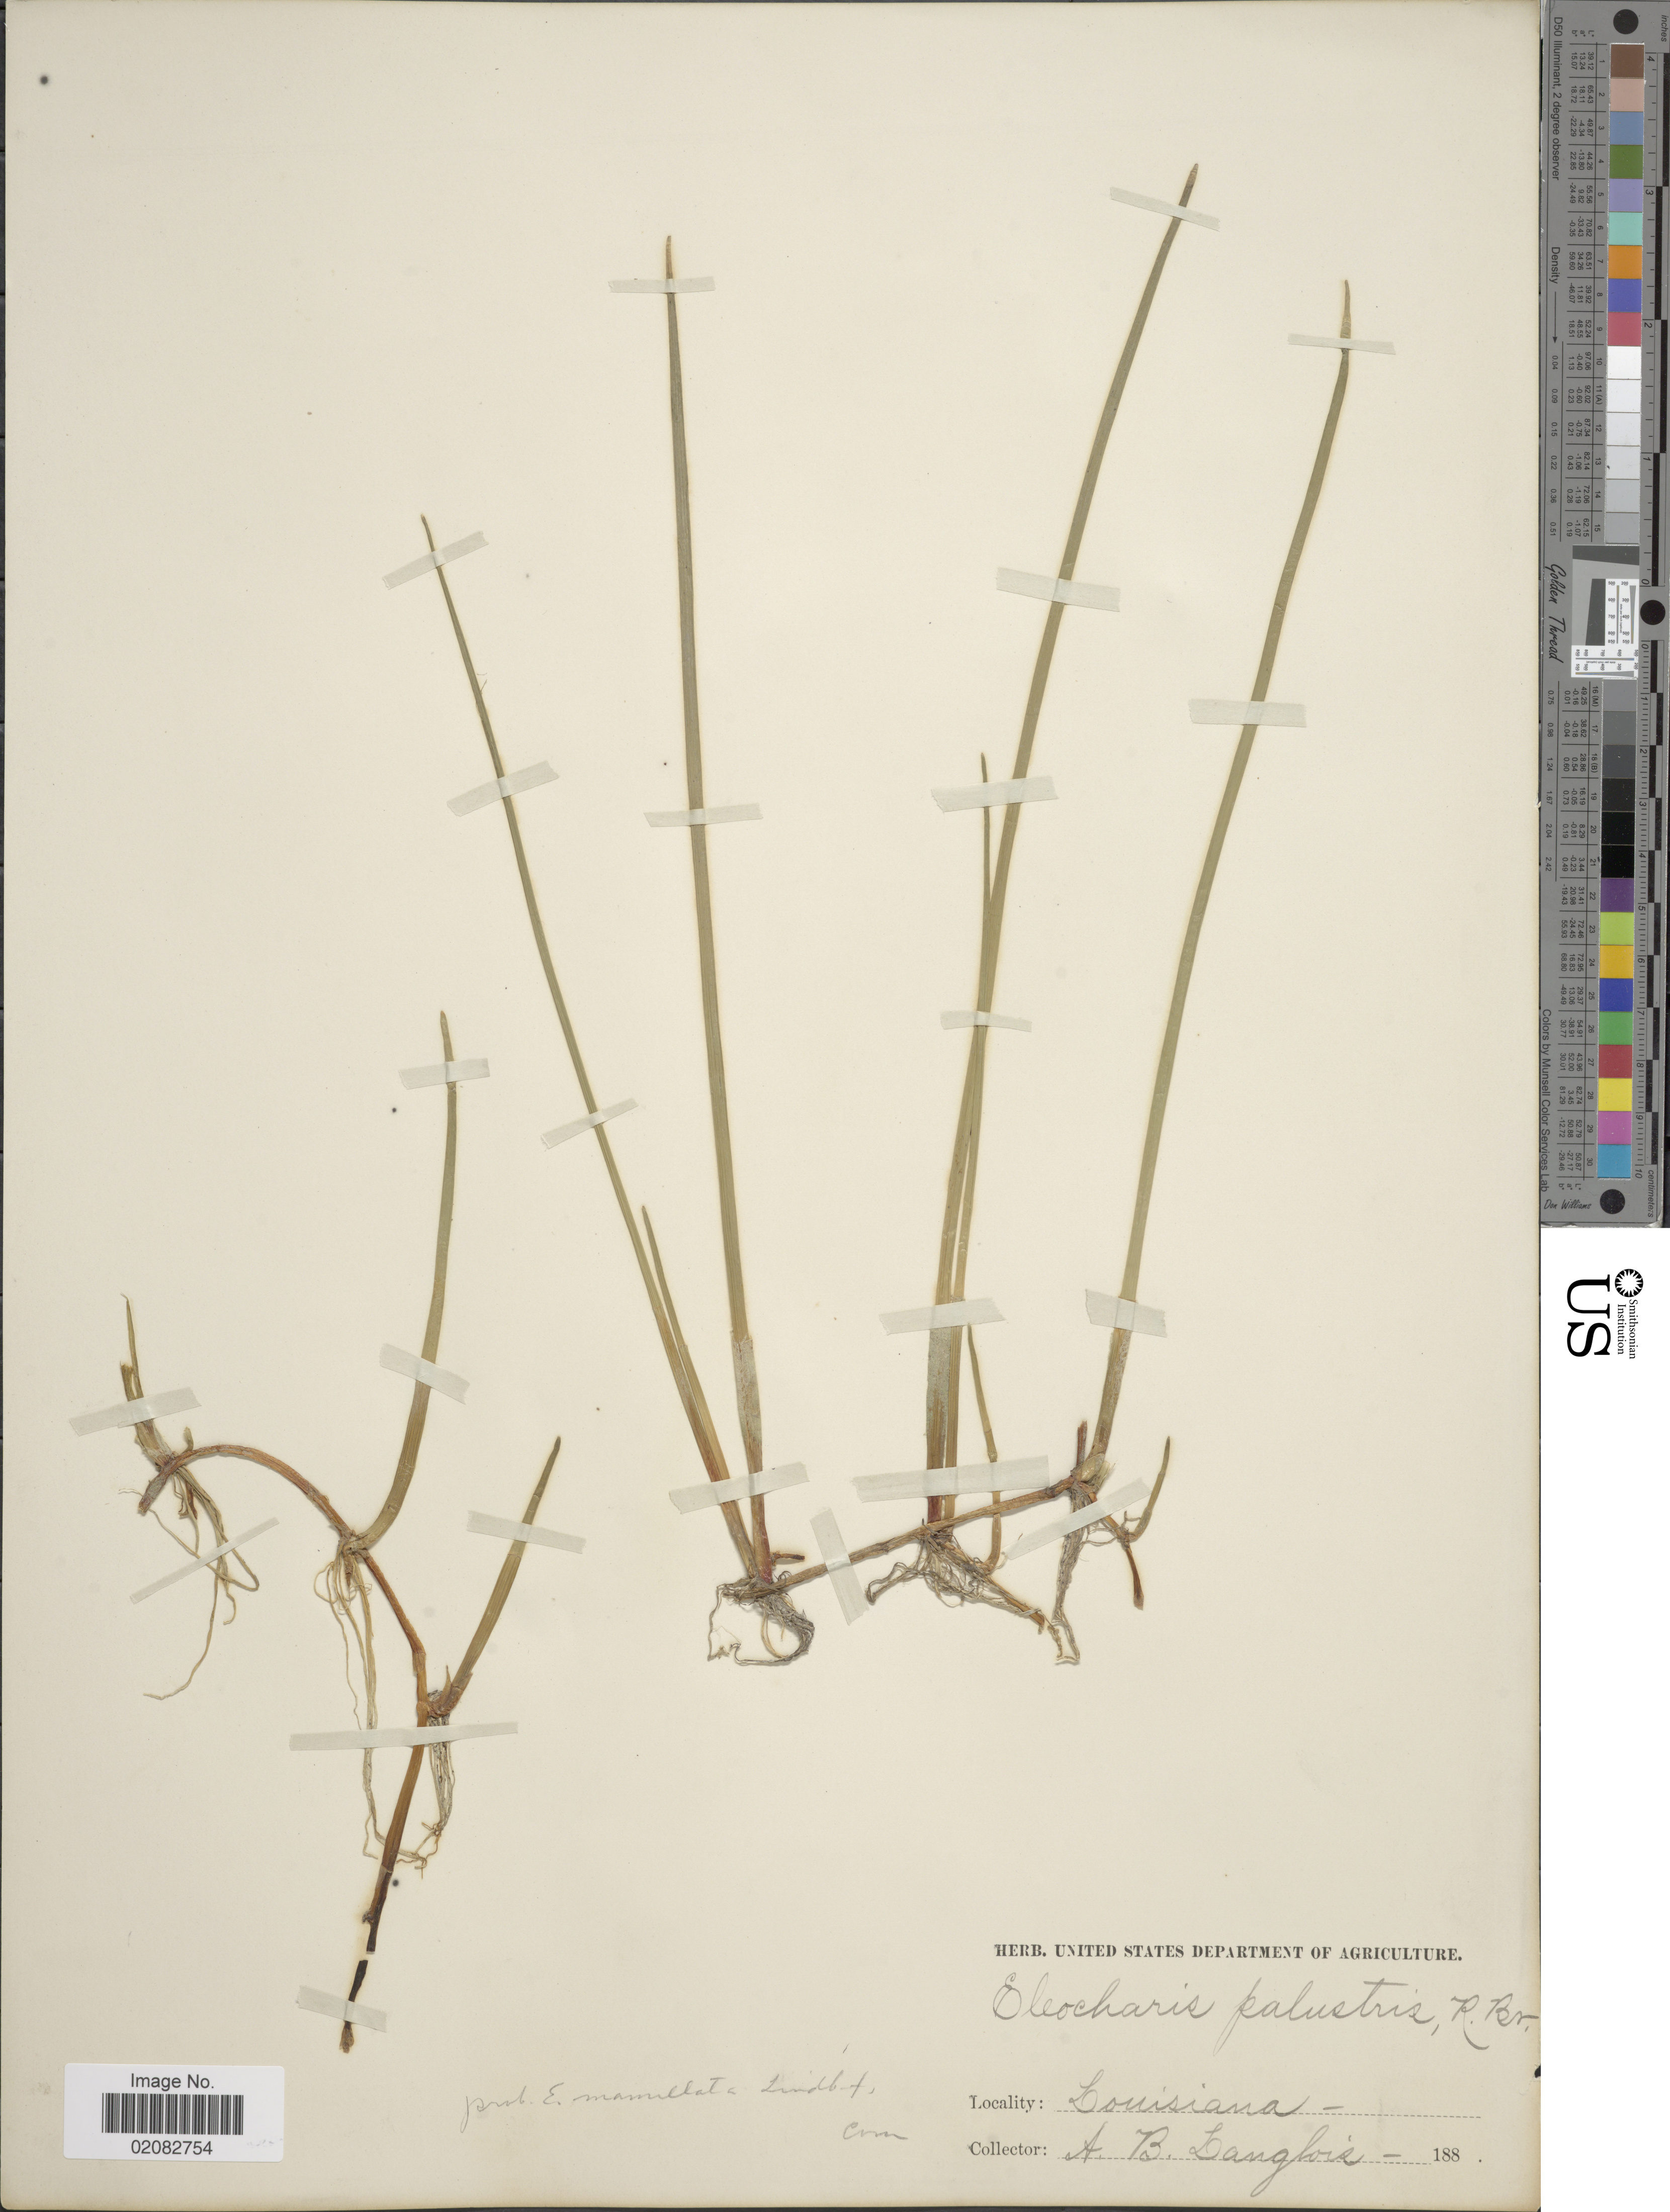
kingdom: Plantae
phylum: Tracheophyta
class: Liliopsida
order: Poales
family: Cyperaceae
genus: Eleocharis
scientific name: Eleocharis macrostachya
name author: Britton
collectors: A. Langlois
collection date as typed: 188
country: United States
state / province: Louisiana